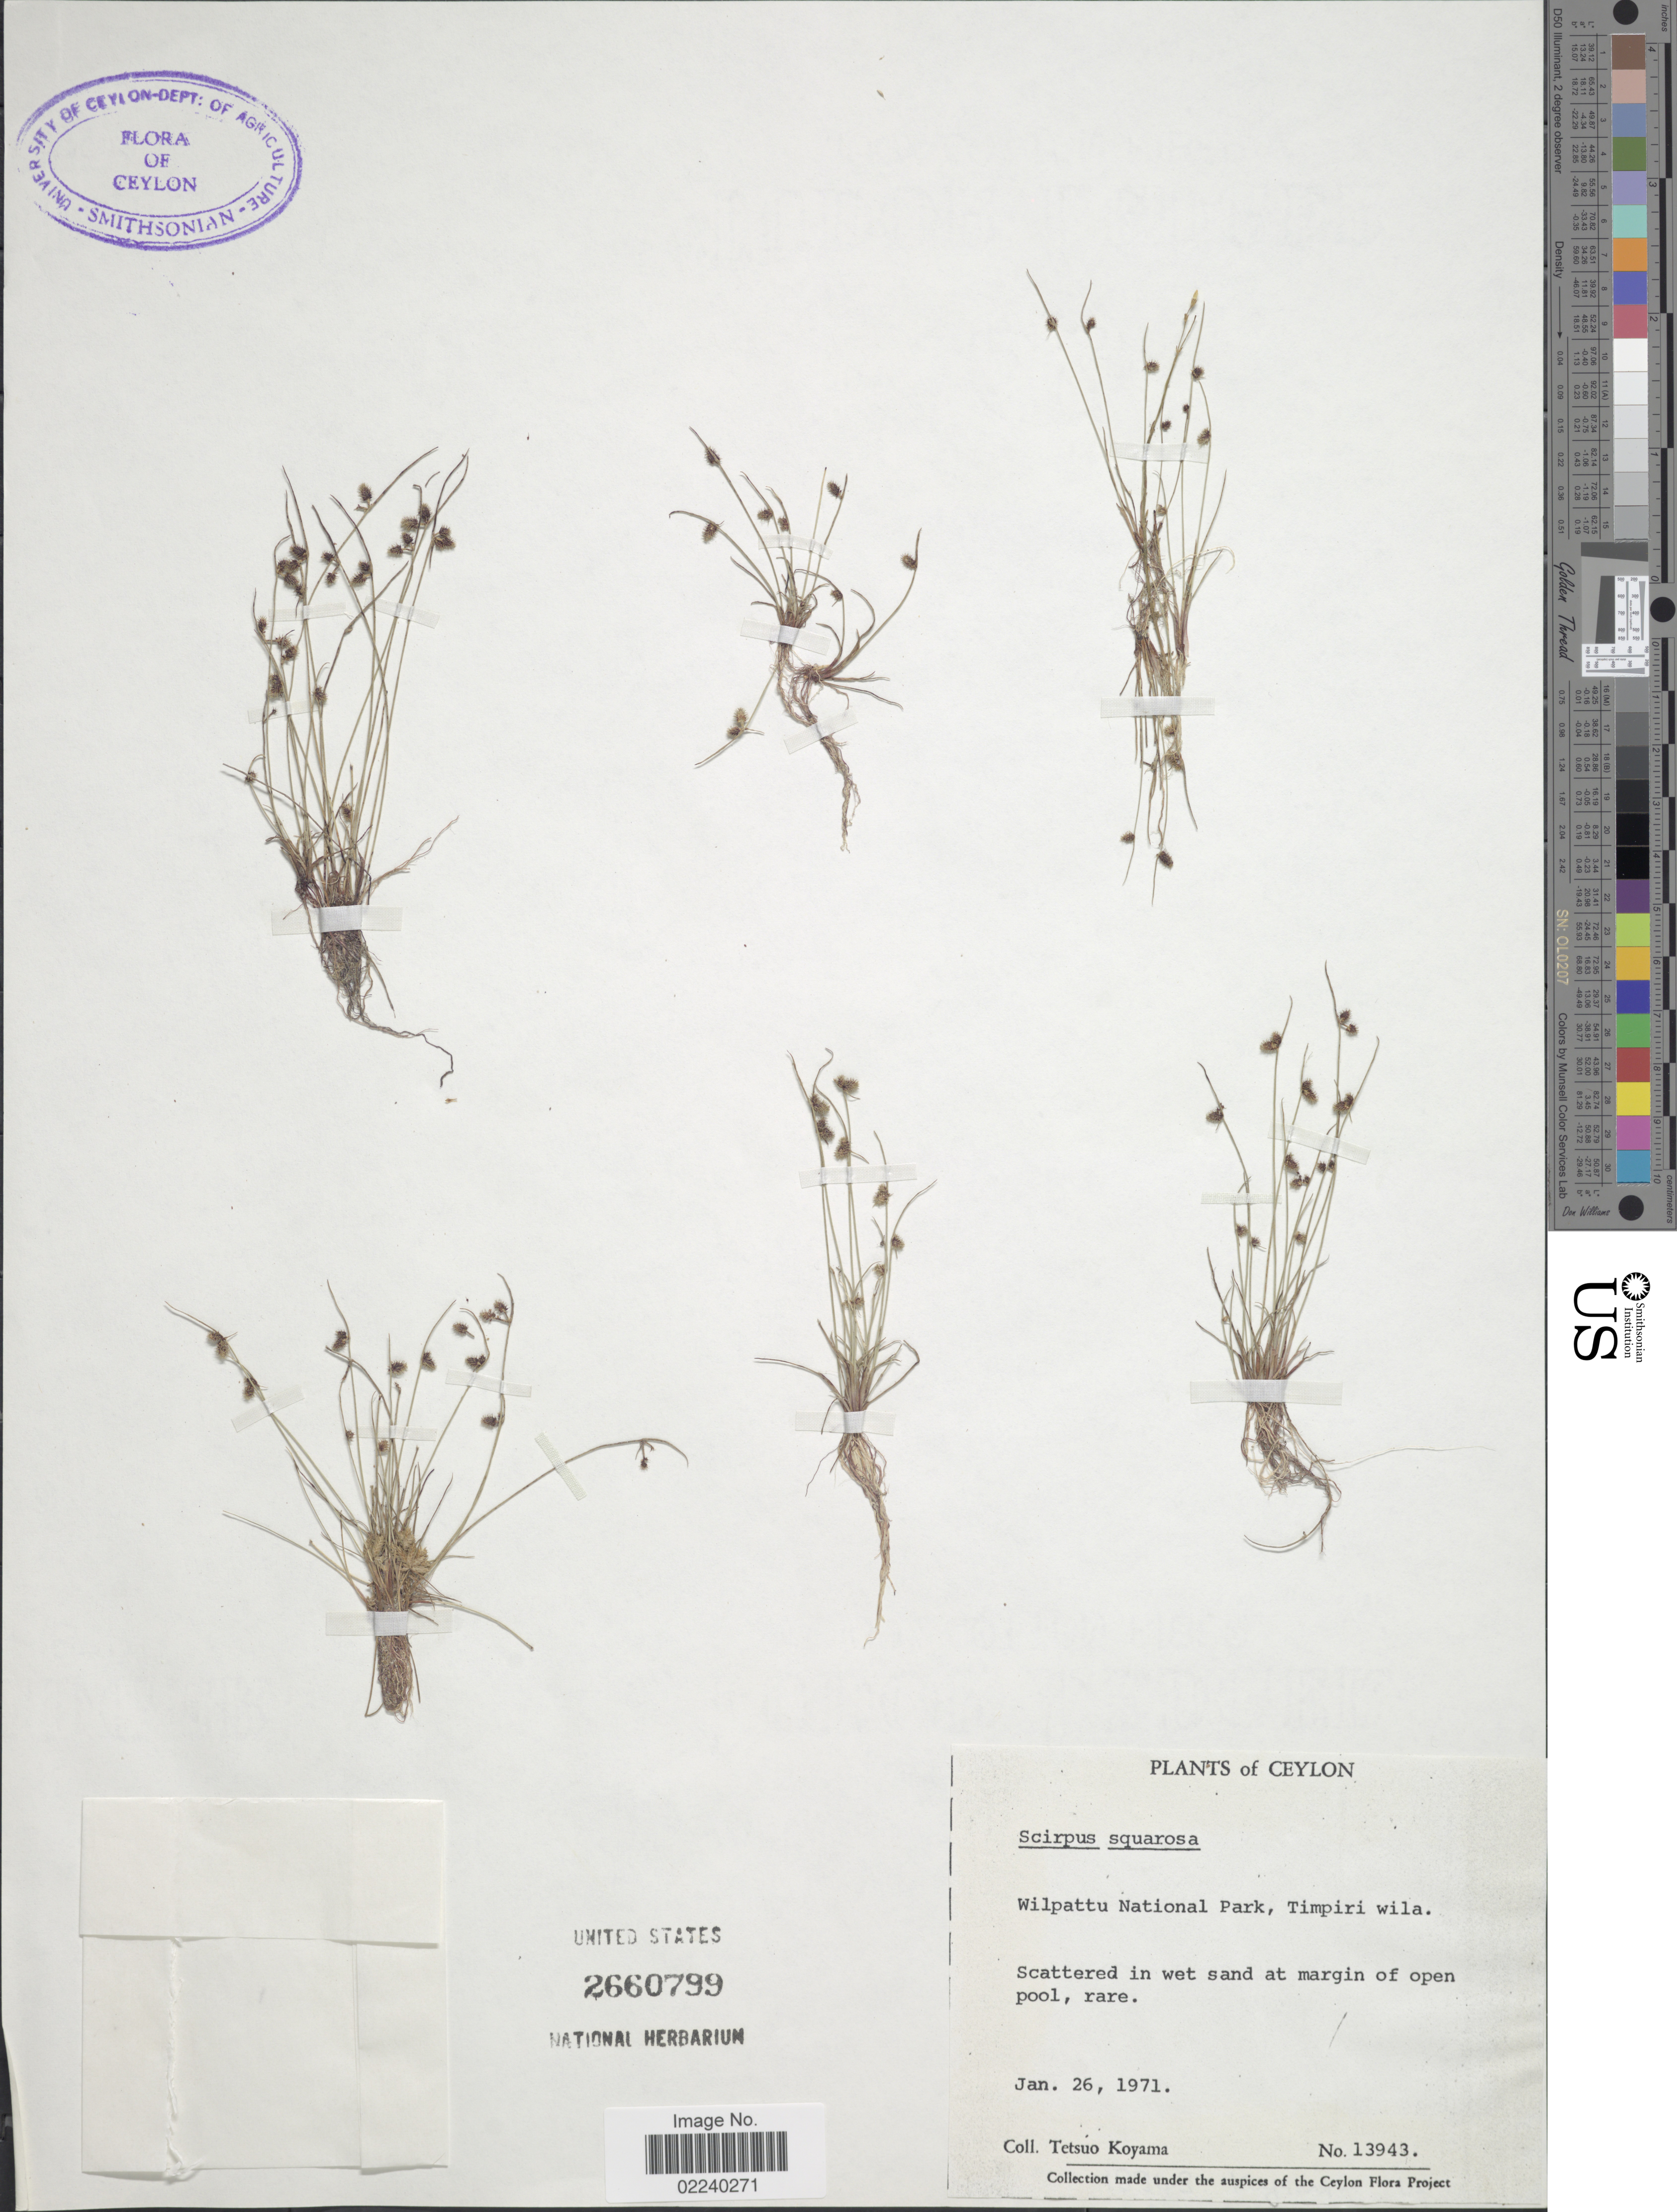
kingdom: Plantae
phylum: Tracheophyta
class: Liliopsida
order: Poales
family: Cyperaceae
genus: Cyperus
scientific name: Cyperus neochinensis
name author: (Tang & F.T. Wang) Bauters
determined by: Strong, M. T., (US), Smithsonian Institution - National Museum of Natural History (UNITED STATES)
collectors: T. Koyama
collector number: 13943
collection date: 1971-01-26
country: Sri Lanka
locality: Wilpattu National Park, Timpiri Wila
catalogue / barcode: US 2660799